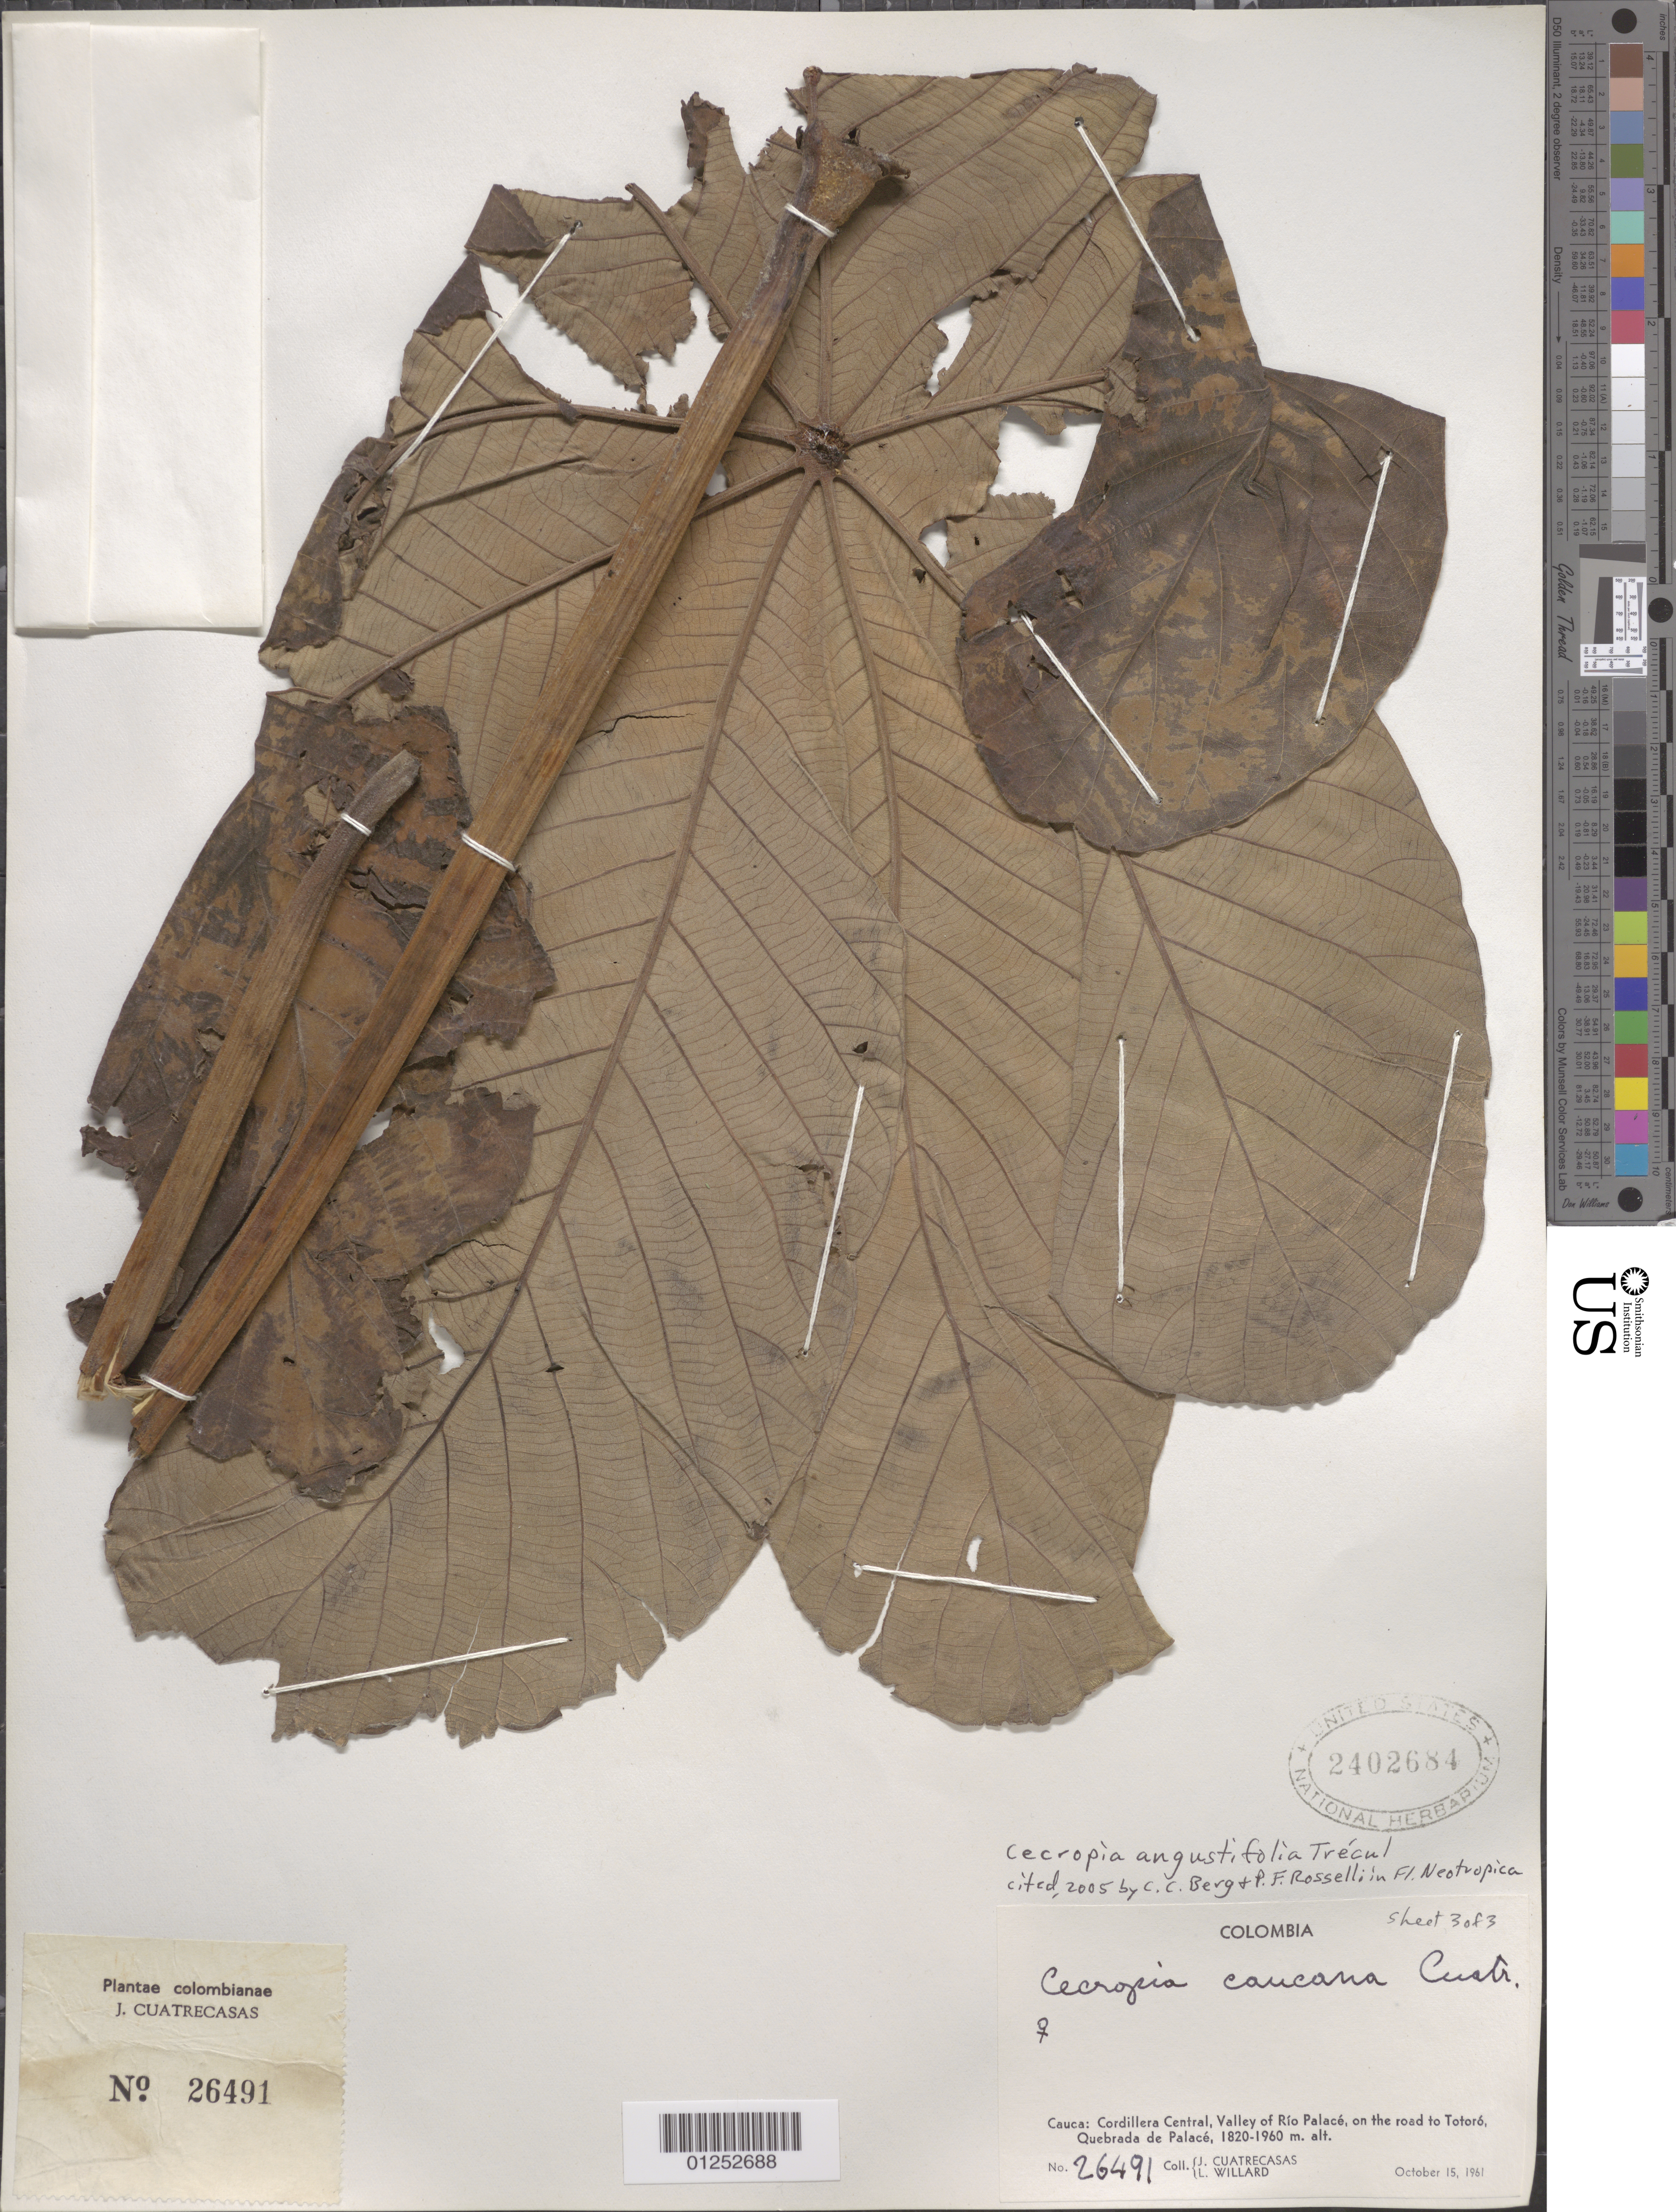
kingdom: Plantae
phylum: Tracheophyta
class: Magnoliopsida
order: Rosales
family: Urticaceae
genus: Cecropia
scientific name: Cecropia angustifolia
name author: Trécul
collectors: J. Cuatrecasas & L. Willard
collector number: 26491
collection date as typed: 15 Oct 1961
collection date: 1961-10-15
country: Colombia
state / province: Cauca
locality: Cordillera Central, Valley of Rio Palacé on road to Totoró, Quebrada de Palacé.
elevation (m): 1820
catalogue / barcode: US 2402684